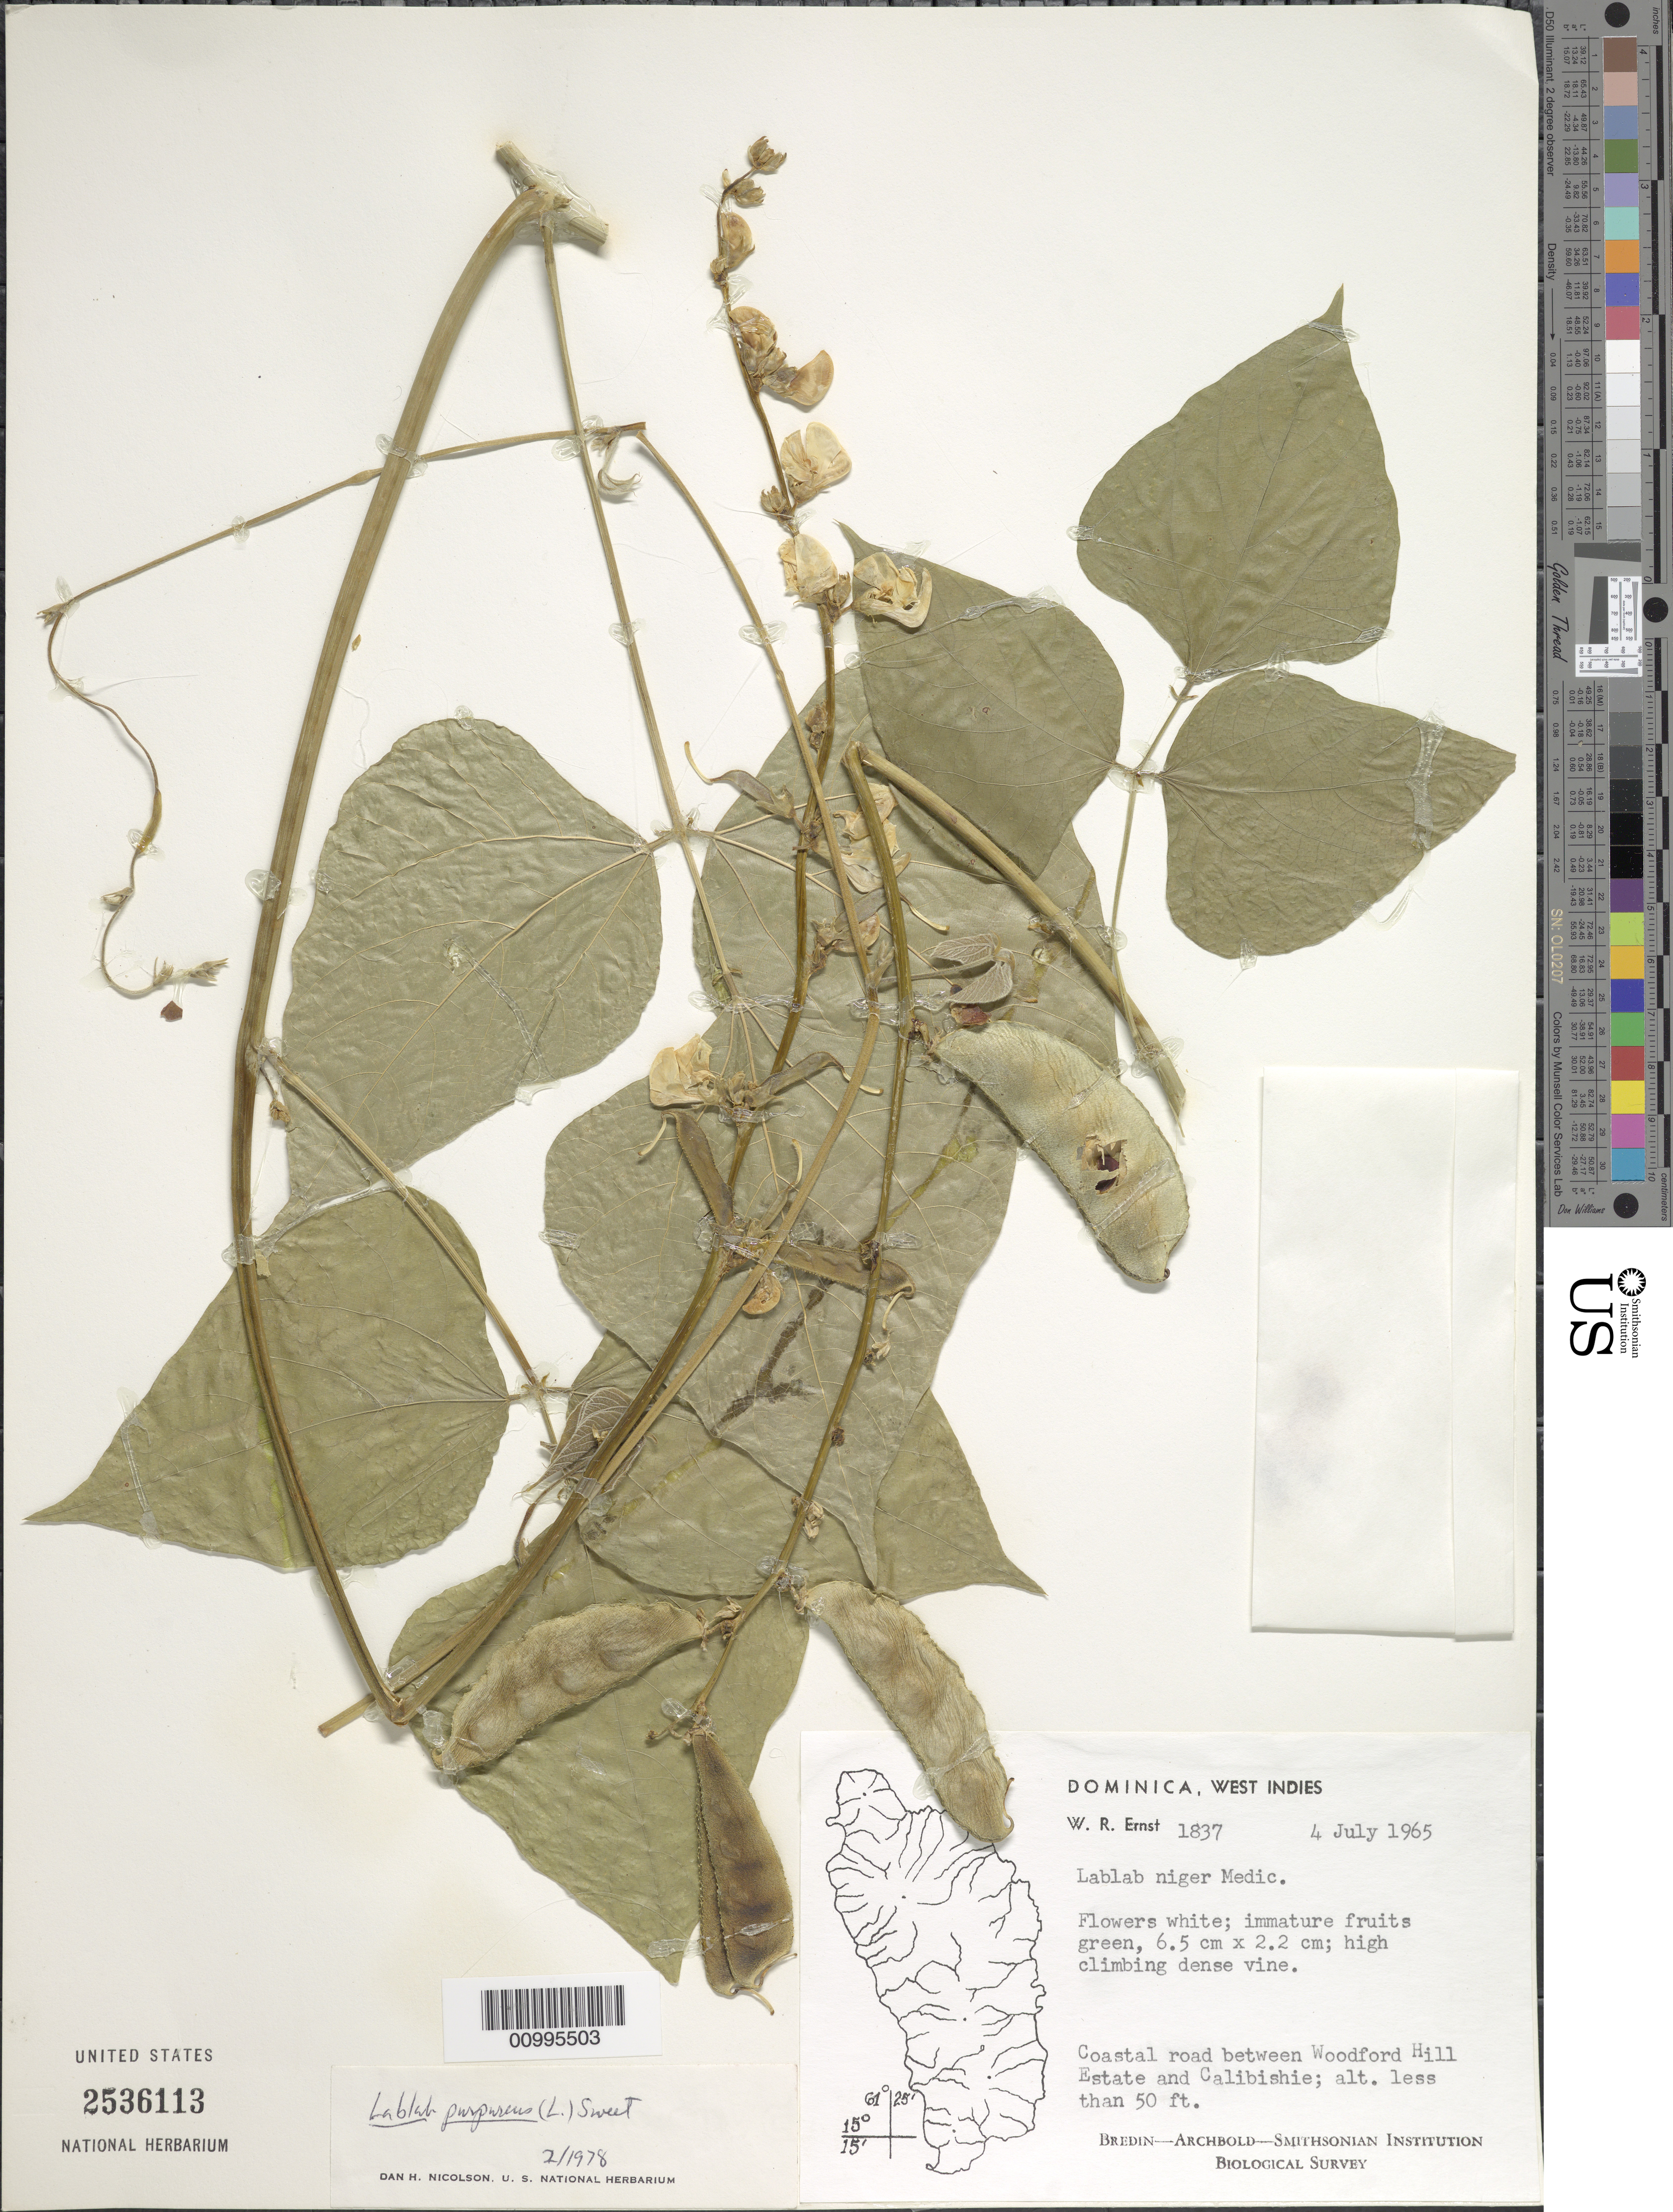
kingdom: Plantae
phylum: Tracheophyta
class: Magnoliopsida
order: Fabales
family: Fabaceae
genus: Lablab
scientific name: Lablab purpureus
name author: (L.) Sweet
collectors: W. R. Ernst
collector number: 1837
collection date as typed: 04 Jul 1965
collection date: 1965-07-04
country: Dominica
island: Dominica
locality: Coastal road between Woodford Hill Estate and Calibishie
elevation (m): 15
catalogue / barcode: US 2536113